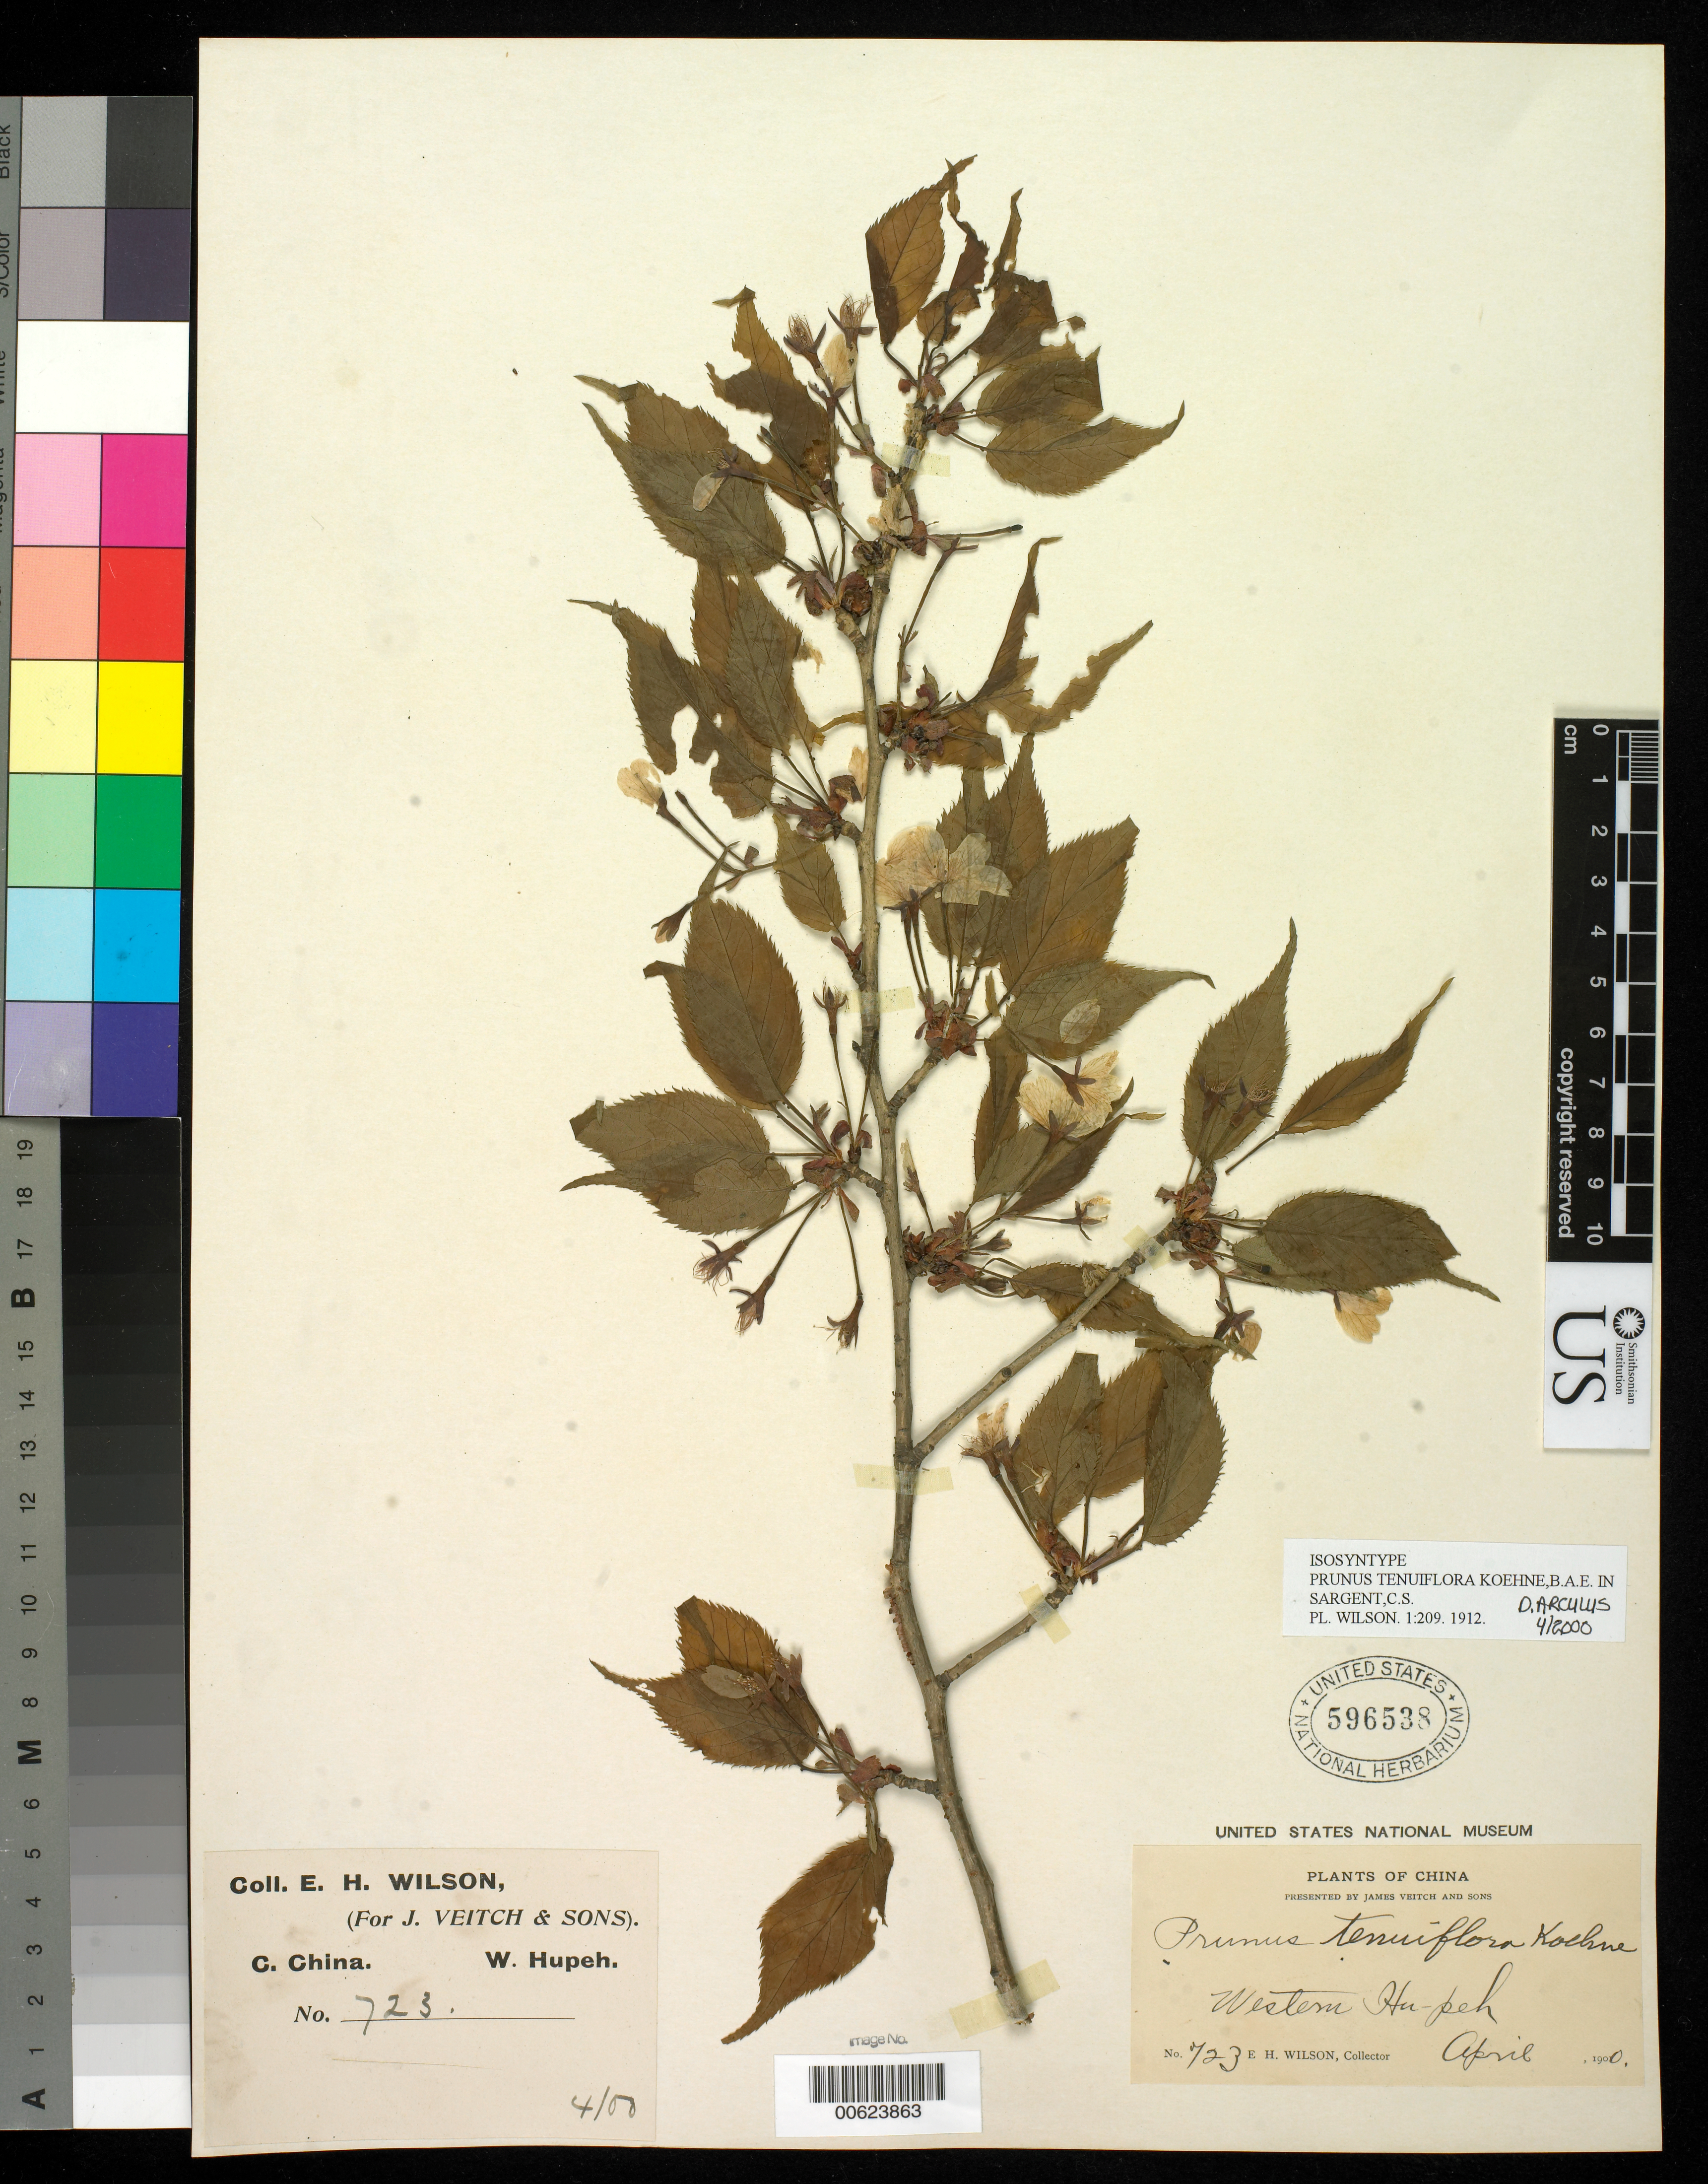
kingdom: Plantae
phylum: Tracheophyta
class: Magnoliopsida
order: Rosales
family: Rosaceae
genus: Prunus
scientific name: Prunus tenuiflora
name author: Koehne in Sarg.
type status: Isosyntype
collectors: E. H. Wilson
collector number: Veitch Exped. 723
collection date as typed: Apr 1900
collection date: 1900-04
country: China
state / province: Hubei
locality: Western Hupeh.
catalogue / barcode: US 596538